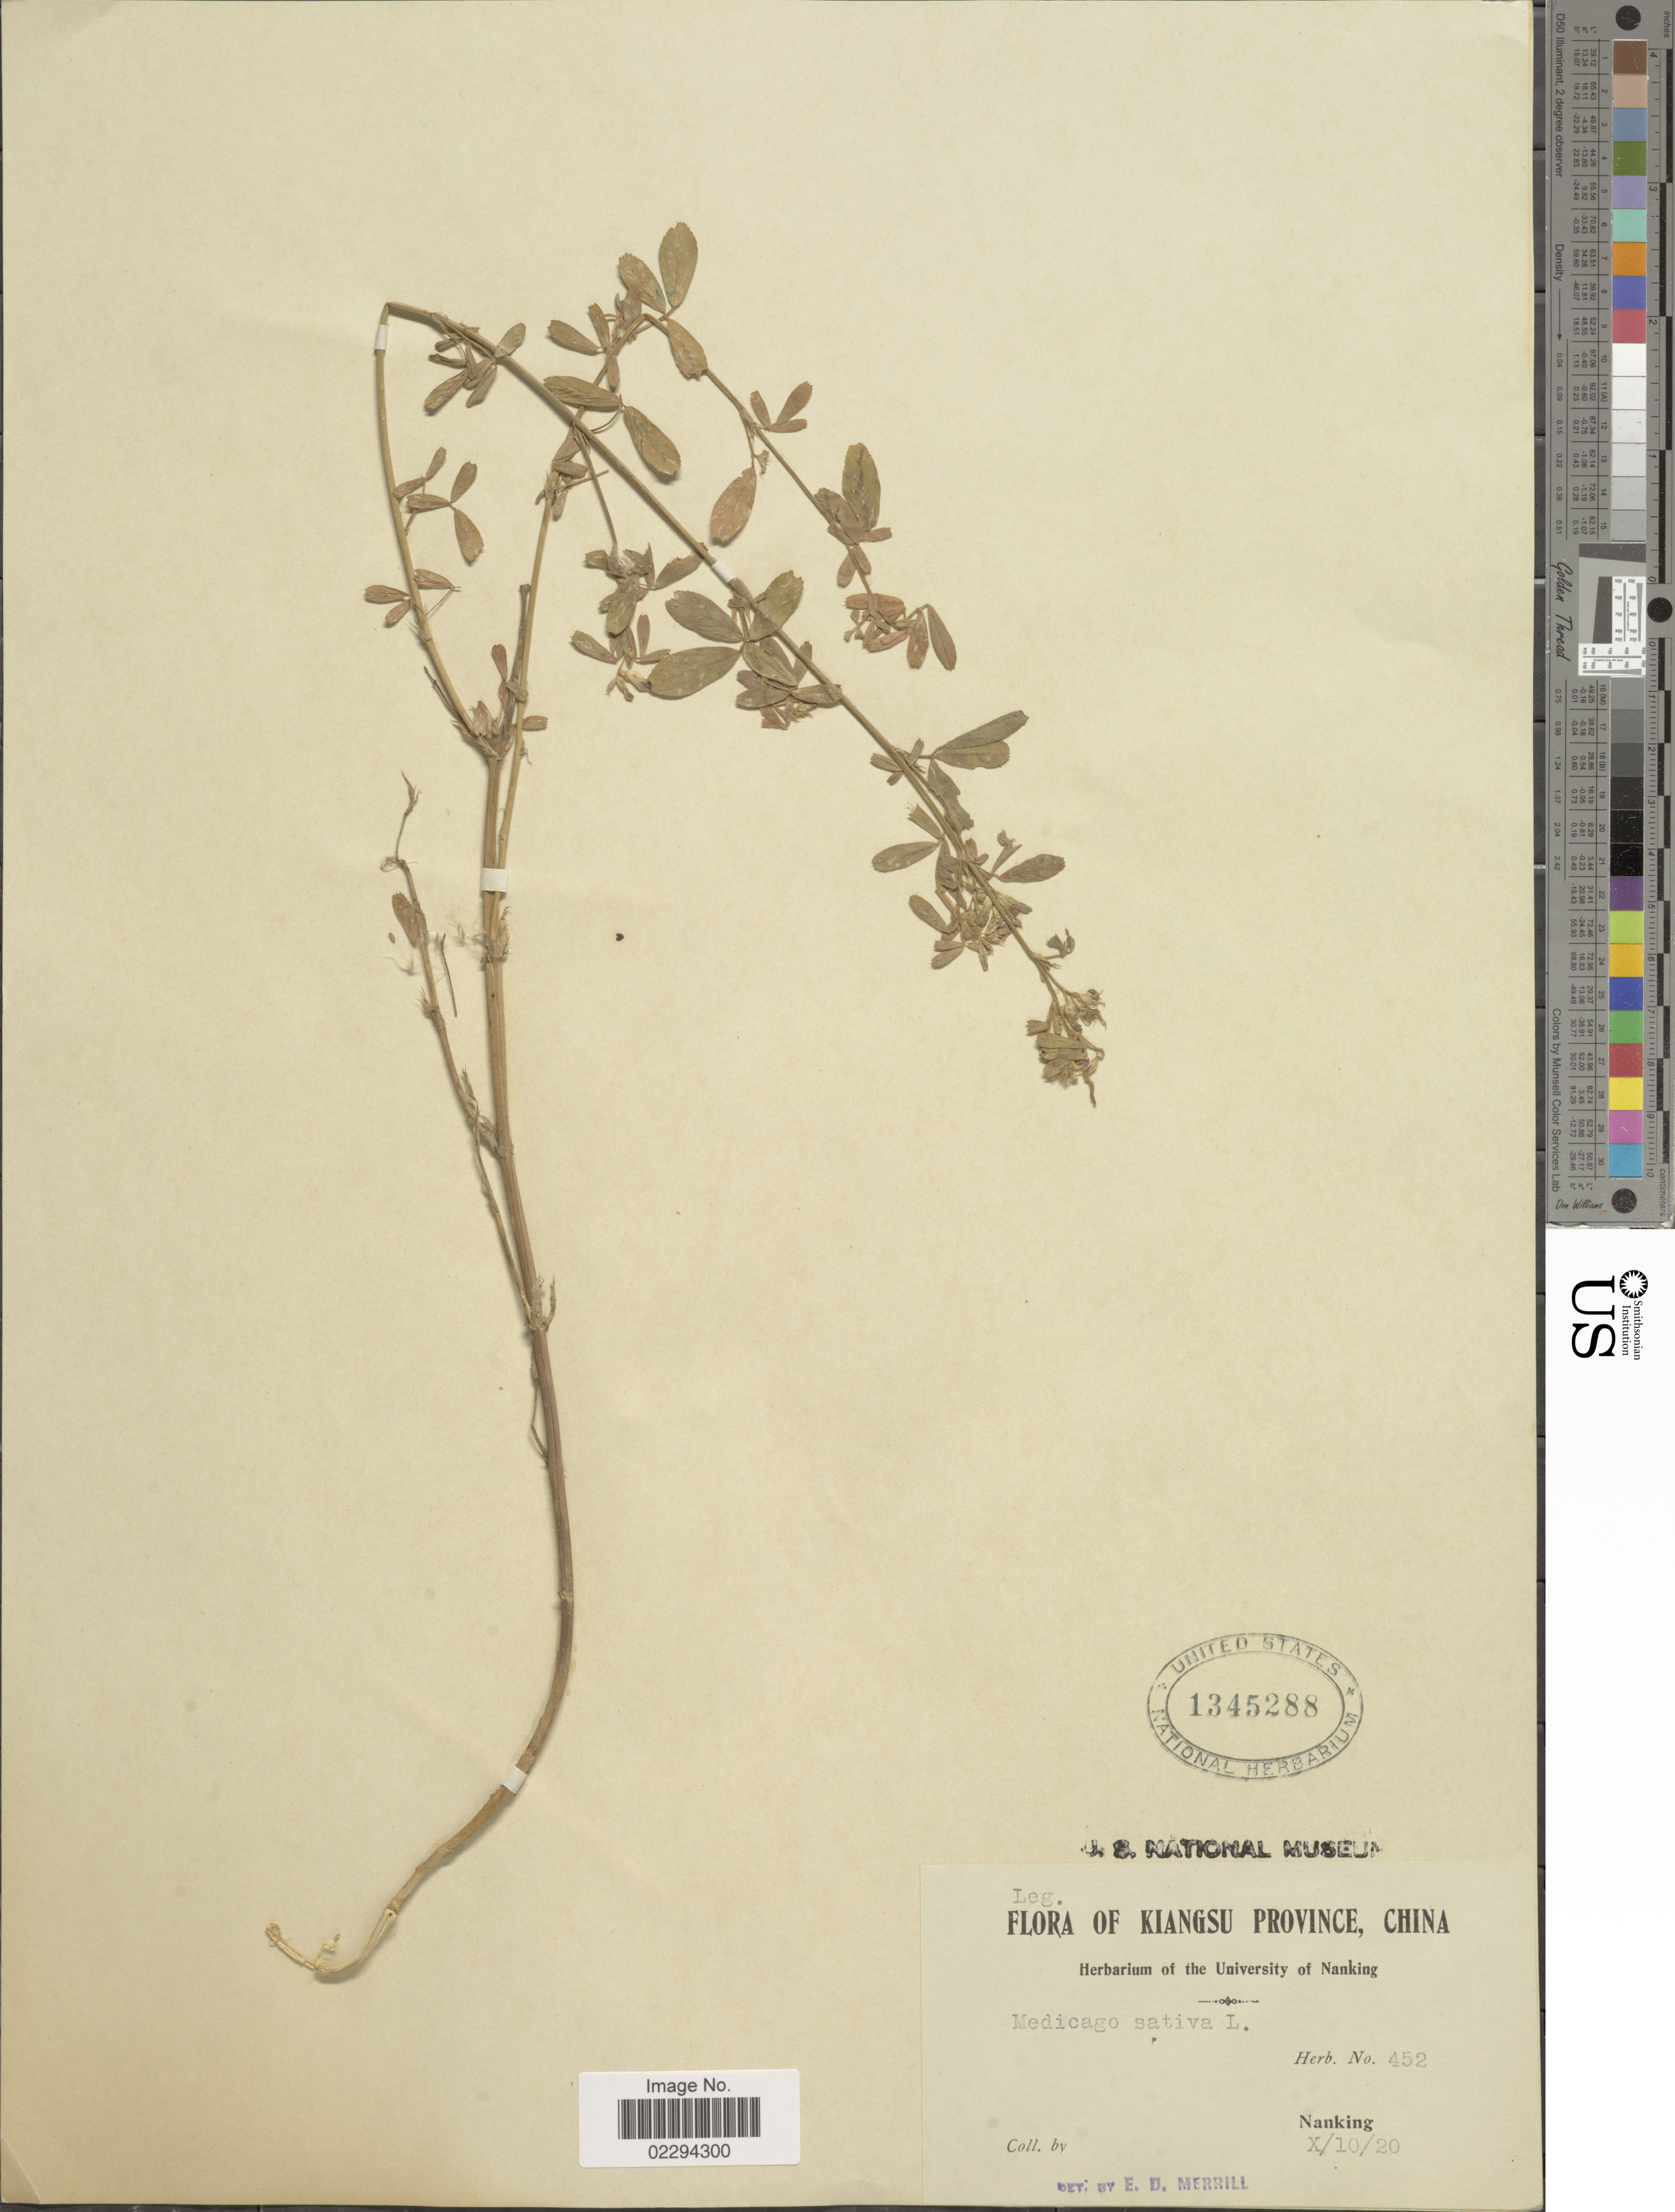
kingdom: Plantae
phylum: Tracheophyta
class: Magnoliopsida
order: Fabales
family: Fabaceae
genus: Medicago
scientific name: Medicago sativa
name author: L.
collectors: ex herb. University of Nanking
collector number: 452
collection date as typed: Transcribed d/m/y: 10/10/20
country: China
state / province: Jiangsu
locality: Kiangsu Province, Nanking.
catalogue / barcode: US 1345288